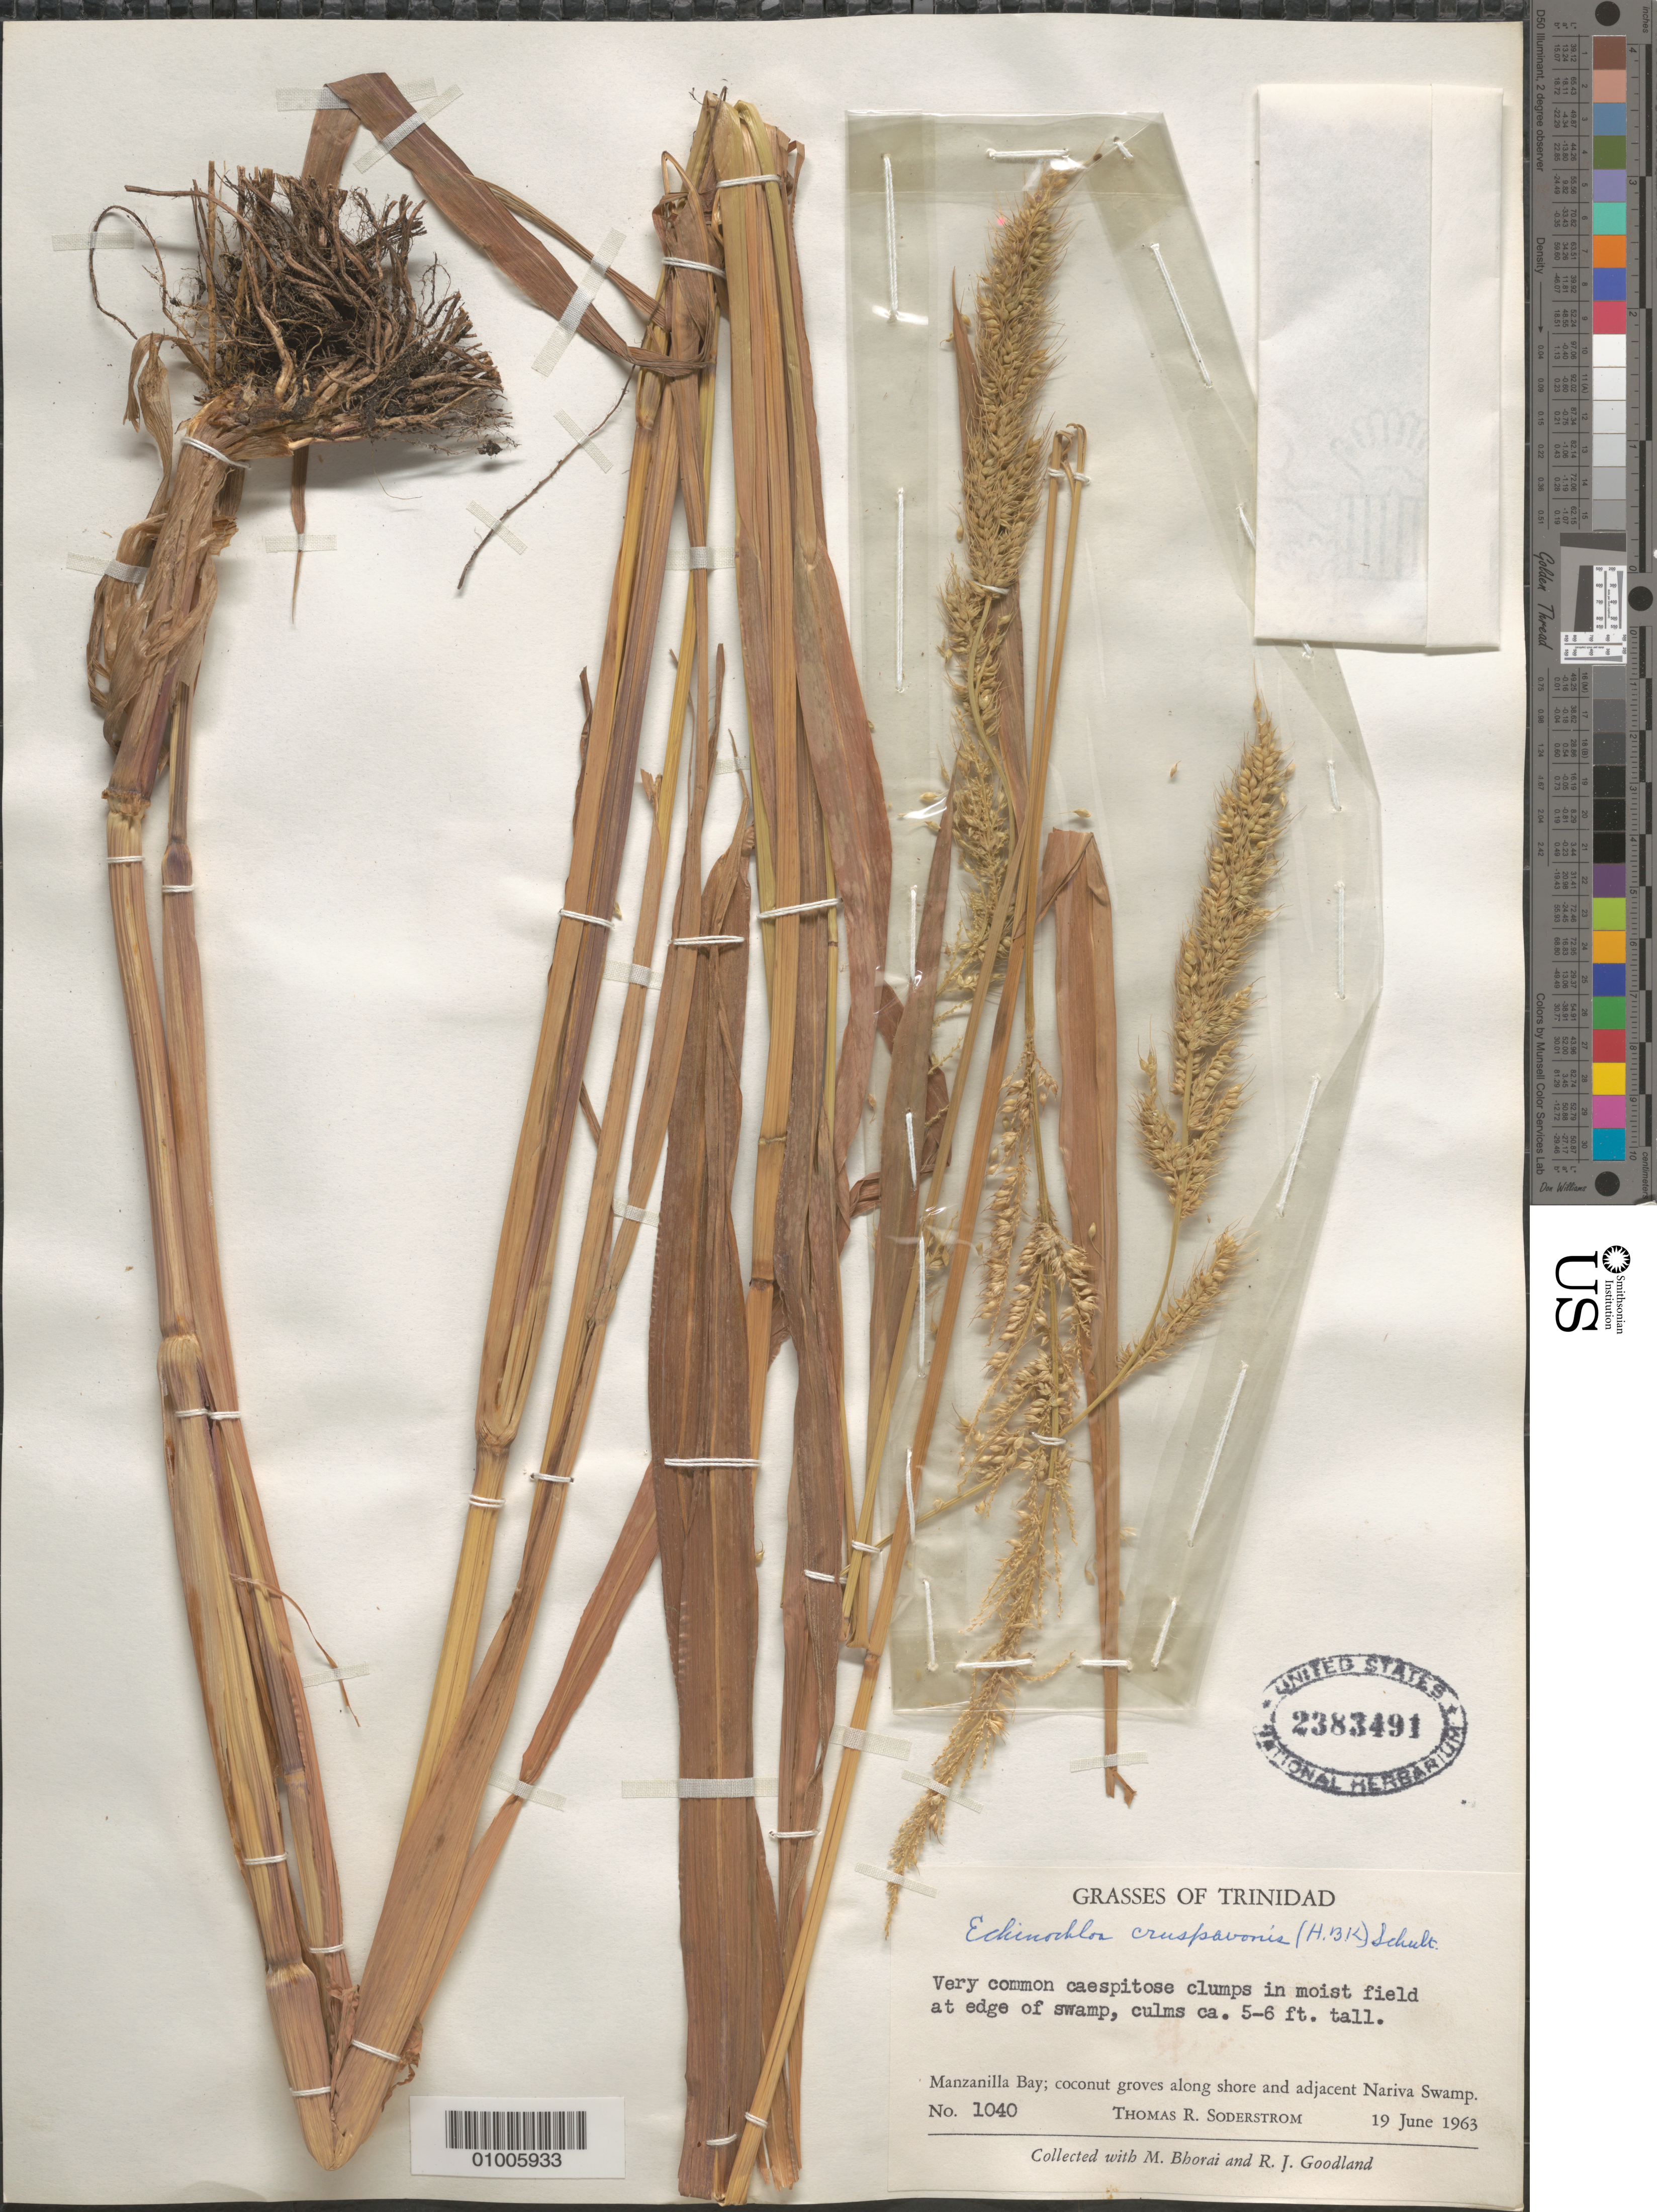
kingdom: Plantae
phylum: Tracheophyta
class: Liliopsida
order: Poales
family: Poaceae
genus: Echinochloa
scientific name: Echinochloa crus-pavonis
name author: (Kunth) Schult.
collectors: T. R. Soderstrom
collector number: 1040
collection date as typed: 19 Jun 1963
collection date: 1963-06-19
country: Trinidad and Tobago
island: Trinidad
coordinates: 0 N, 0 E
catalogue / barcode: US 2383491